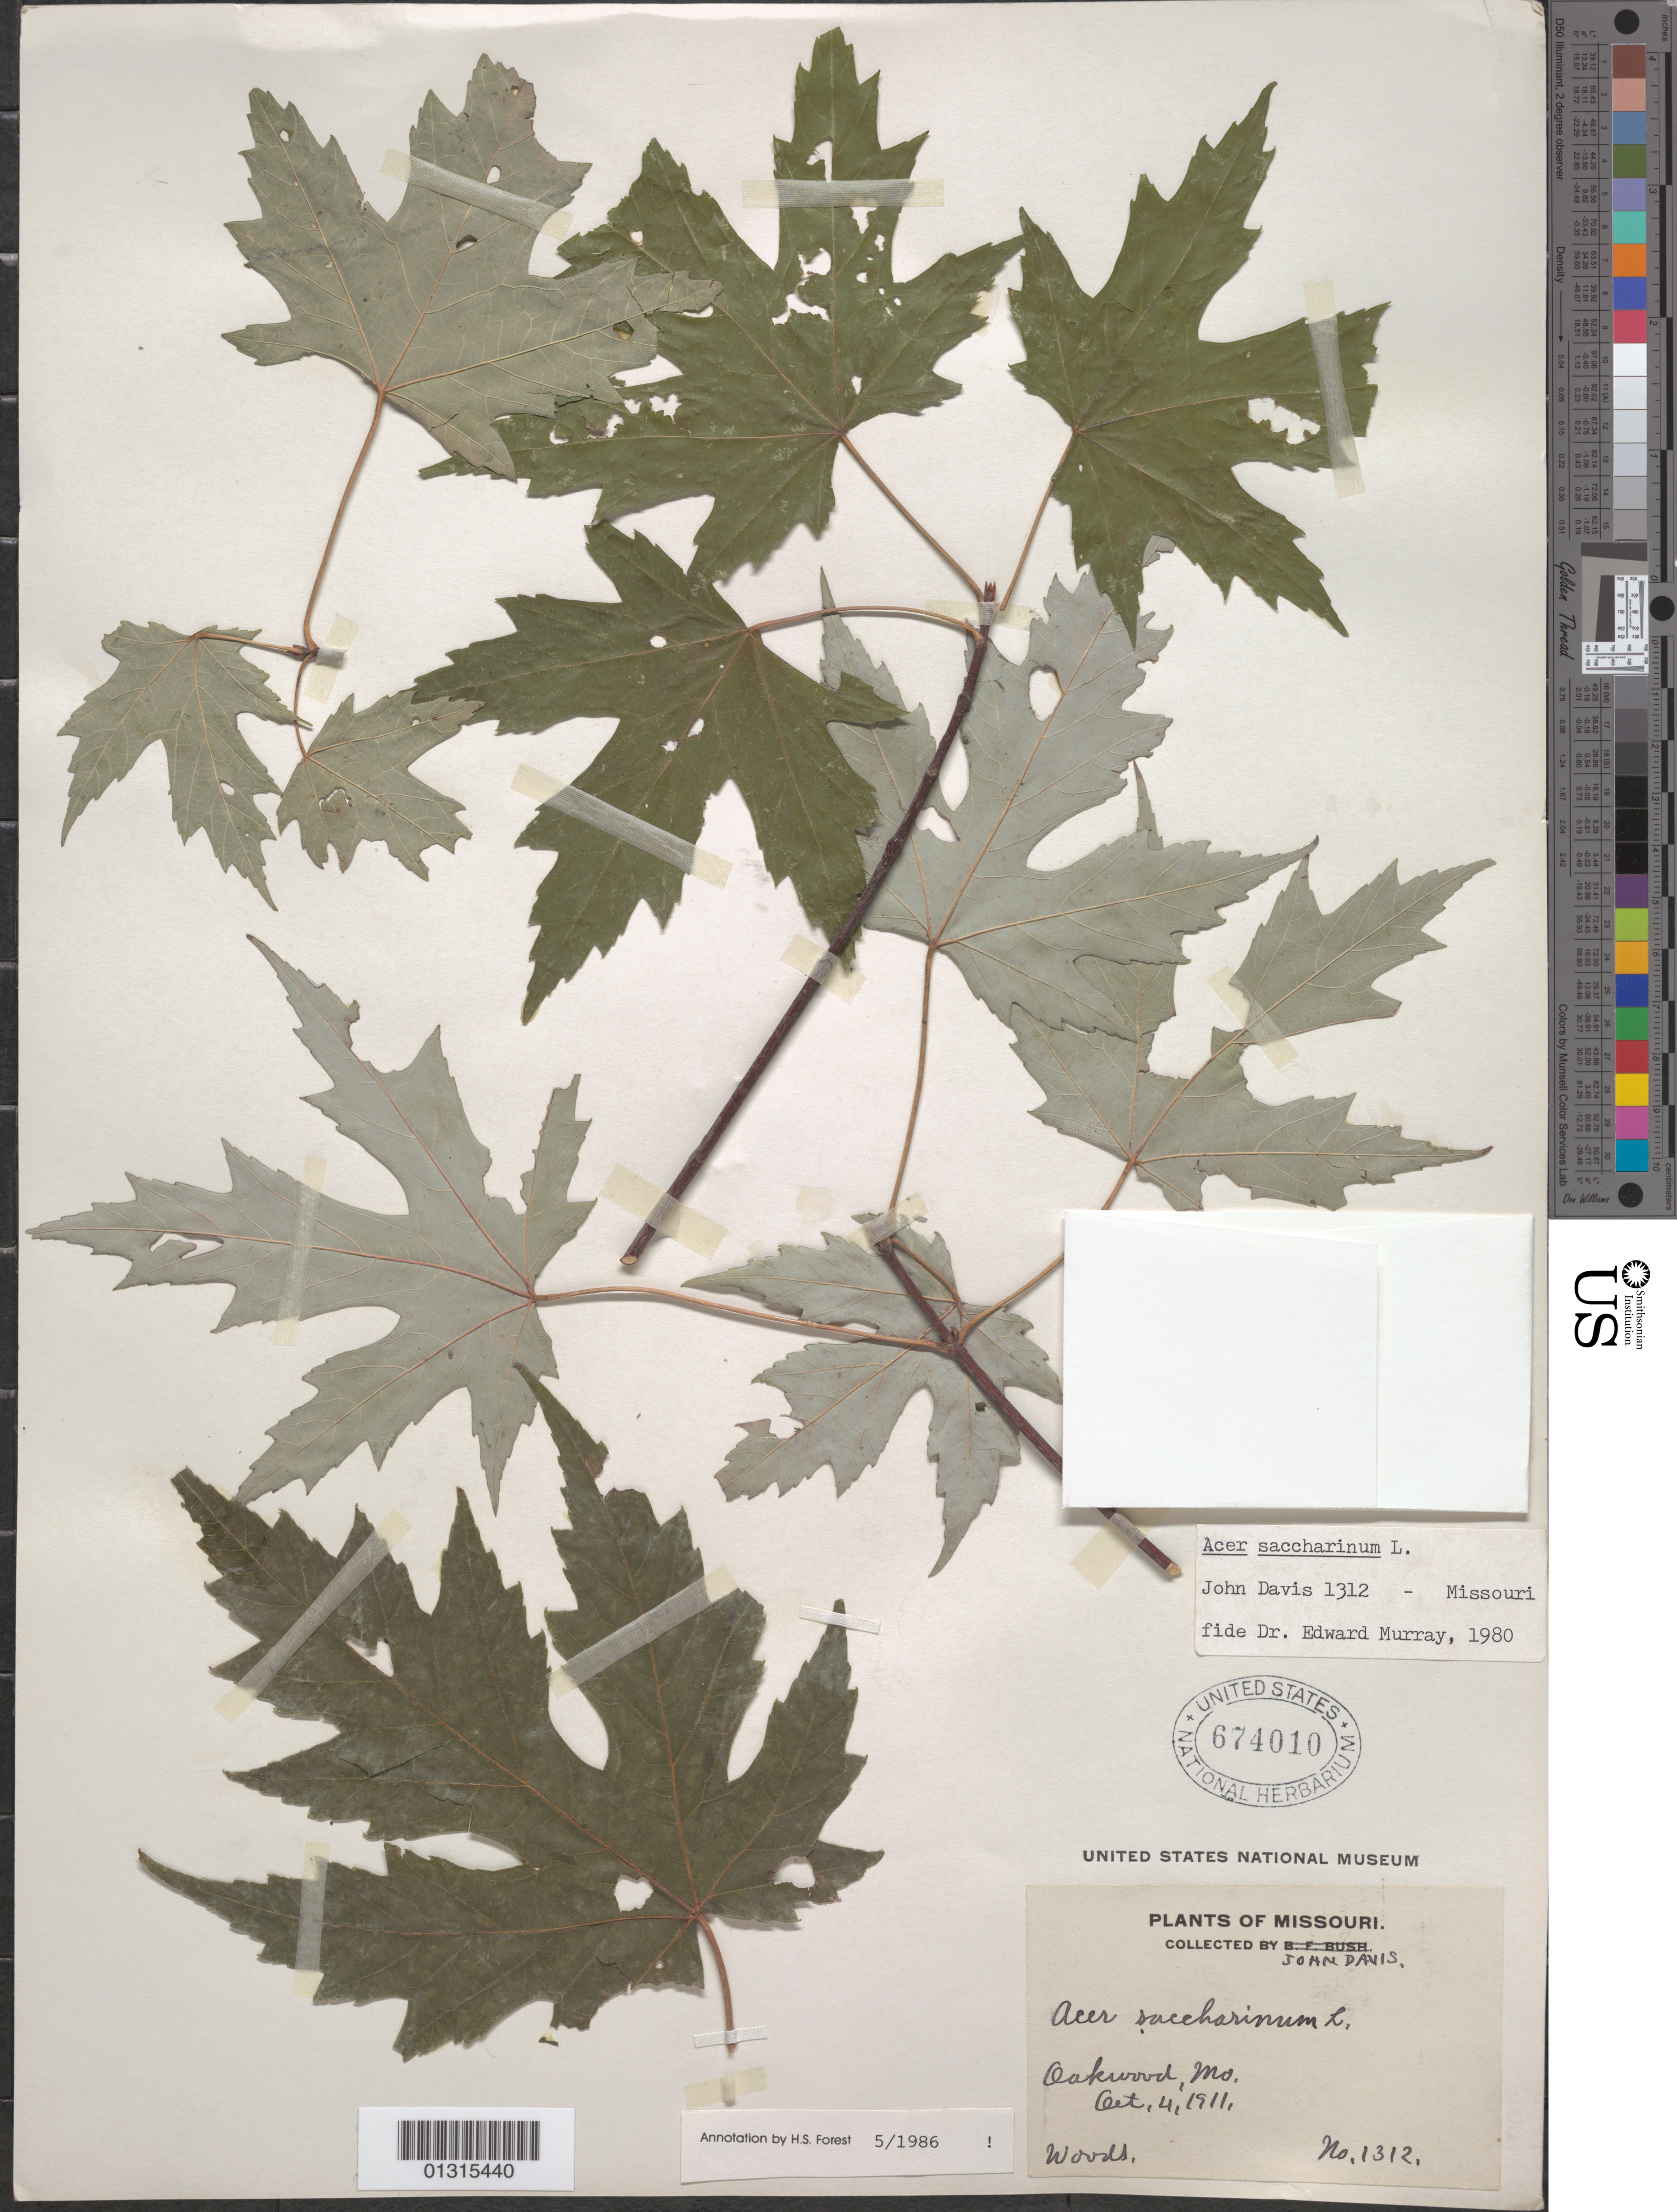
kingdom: Plantae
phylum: Tracheophyta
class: Magnoliopsida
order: Sapindales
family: Sapindaceae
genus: Acer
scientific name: Acer saccharinum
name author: L.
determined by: Forest, H. S.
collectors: J. Davis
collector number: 1312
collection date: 1911-10-04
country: United States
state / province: Missouri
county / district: Clay County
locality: Oakwood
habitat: Woods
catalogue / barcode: US 674010